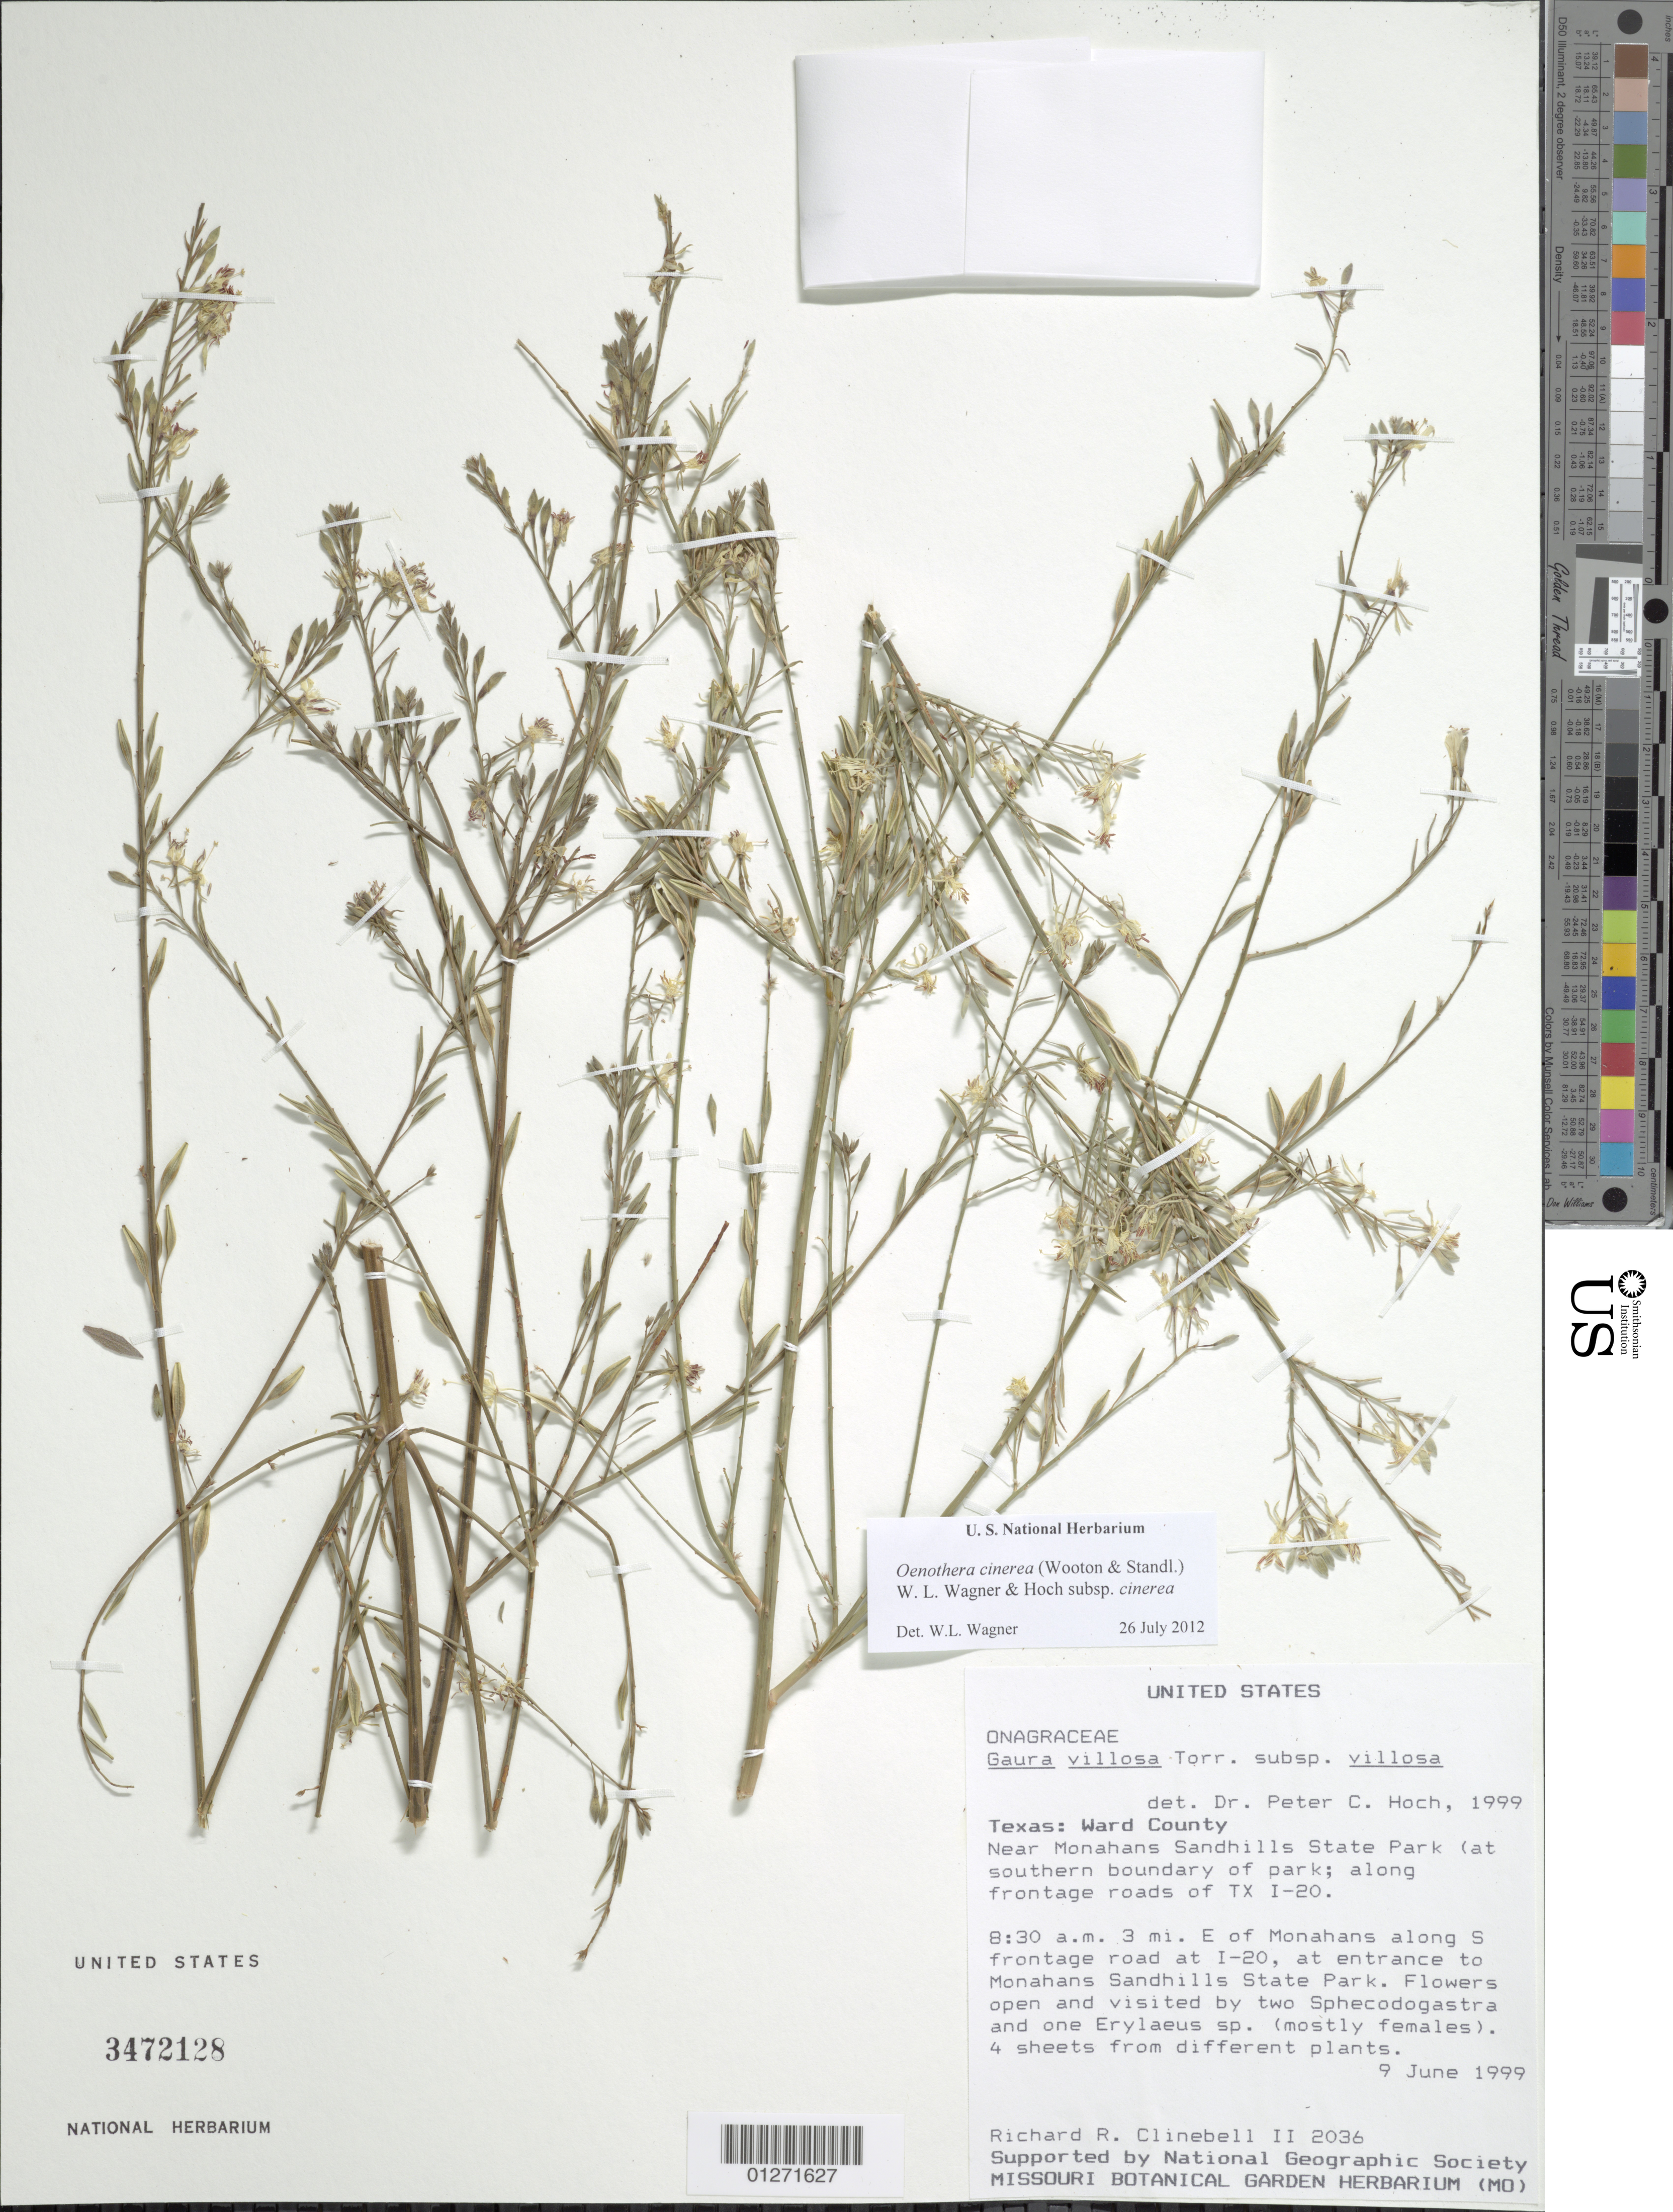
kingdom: Plantae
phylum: Tracheophyta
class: Magnoliopsida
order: Myrtales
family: Onagraceae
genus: Oenothera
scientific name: Oenothera cinerea subsp. cinerea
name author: (Wooton & Standl.) W.L. Wagner & Hoch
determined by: Wagner, W. L., (BOT), Smithsonian Institution - National Museum of Natural History (UNITED STATES)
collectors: R. Clinebell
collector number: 2036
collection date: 1999-06-09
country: United States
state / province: Texas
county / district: Ward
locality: Near Monahans Sandhills State Park, at southern boundary of park; along frontage roads of TX I-20.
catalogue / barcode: US 3472128